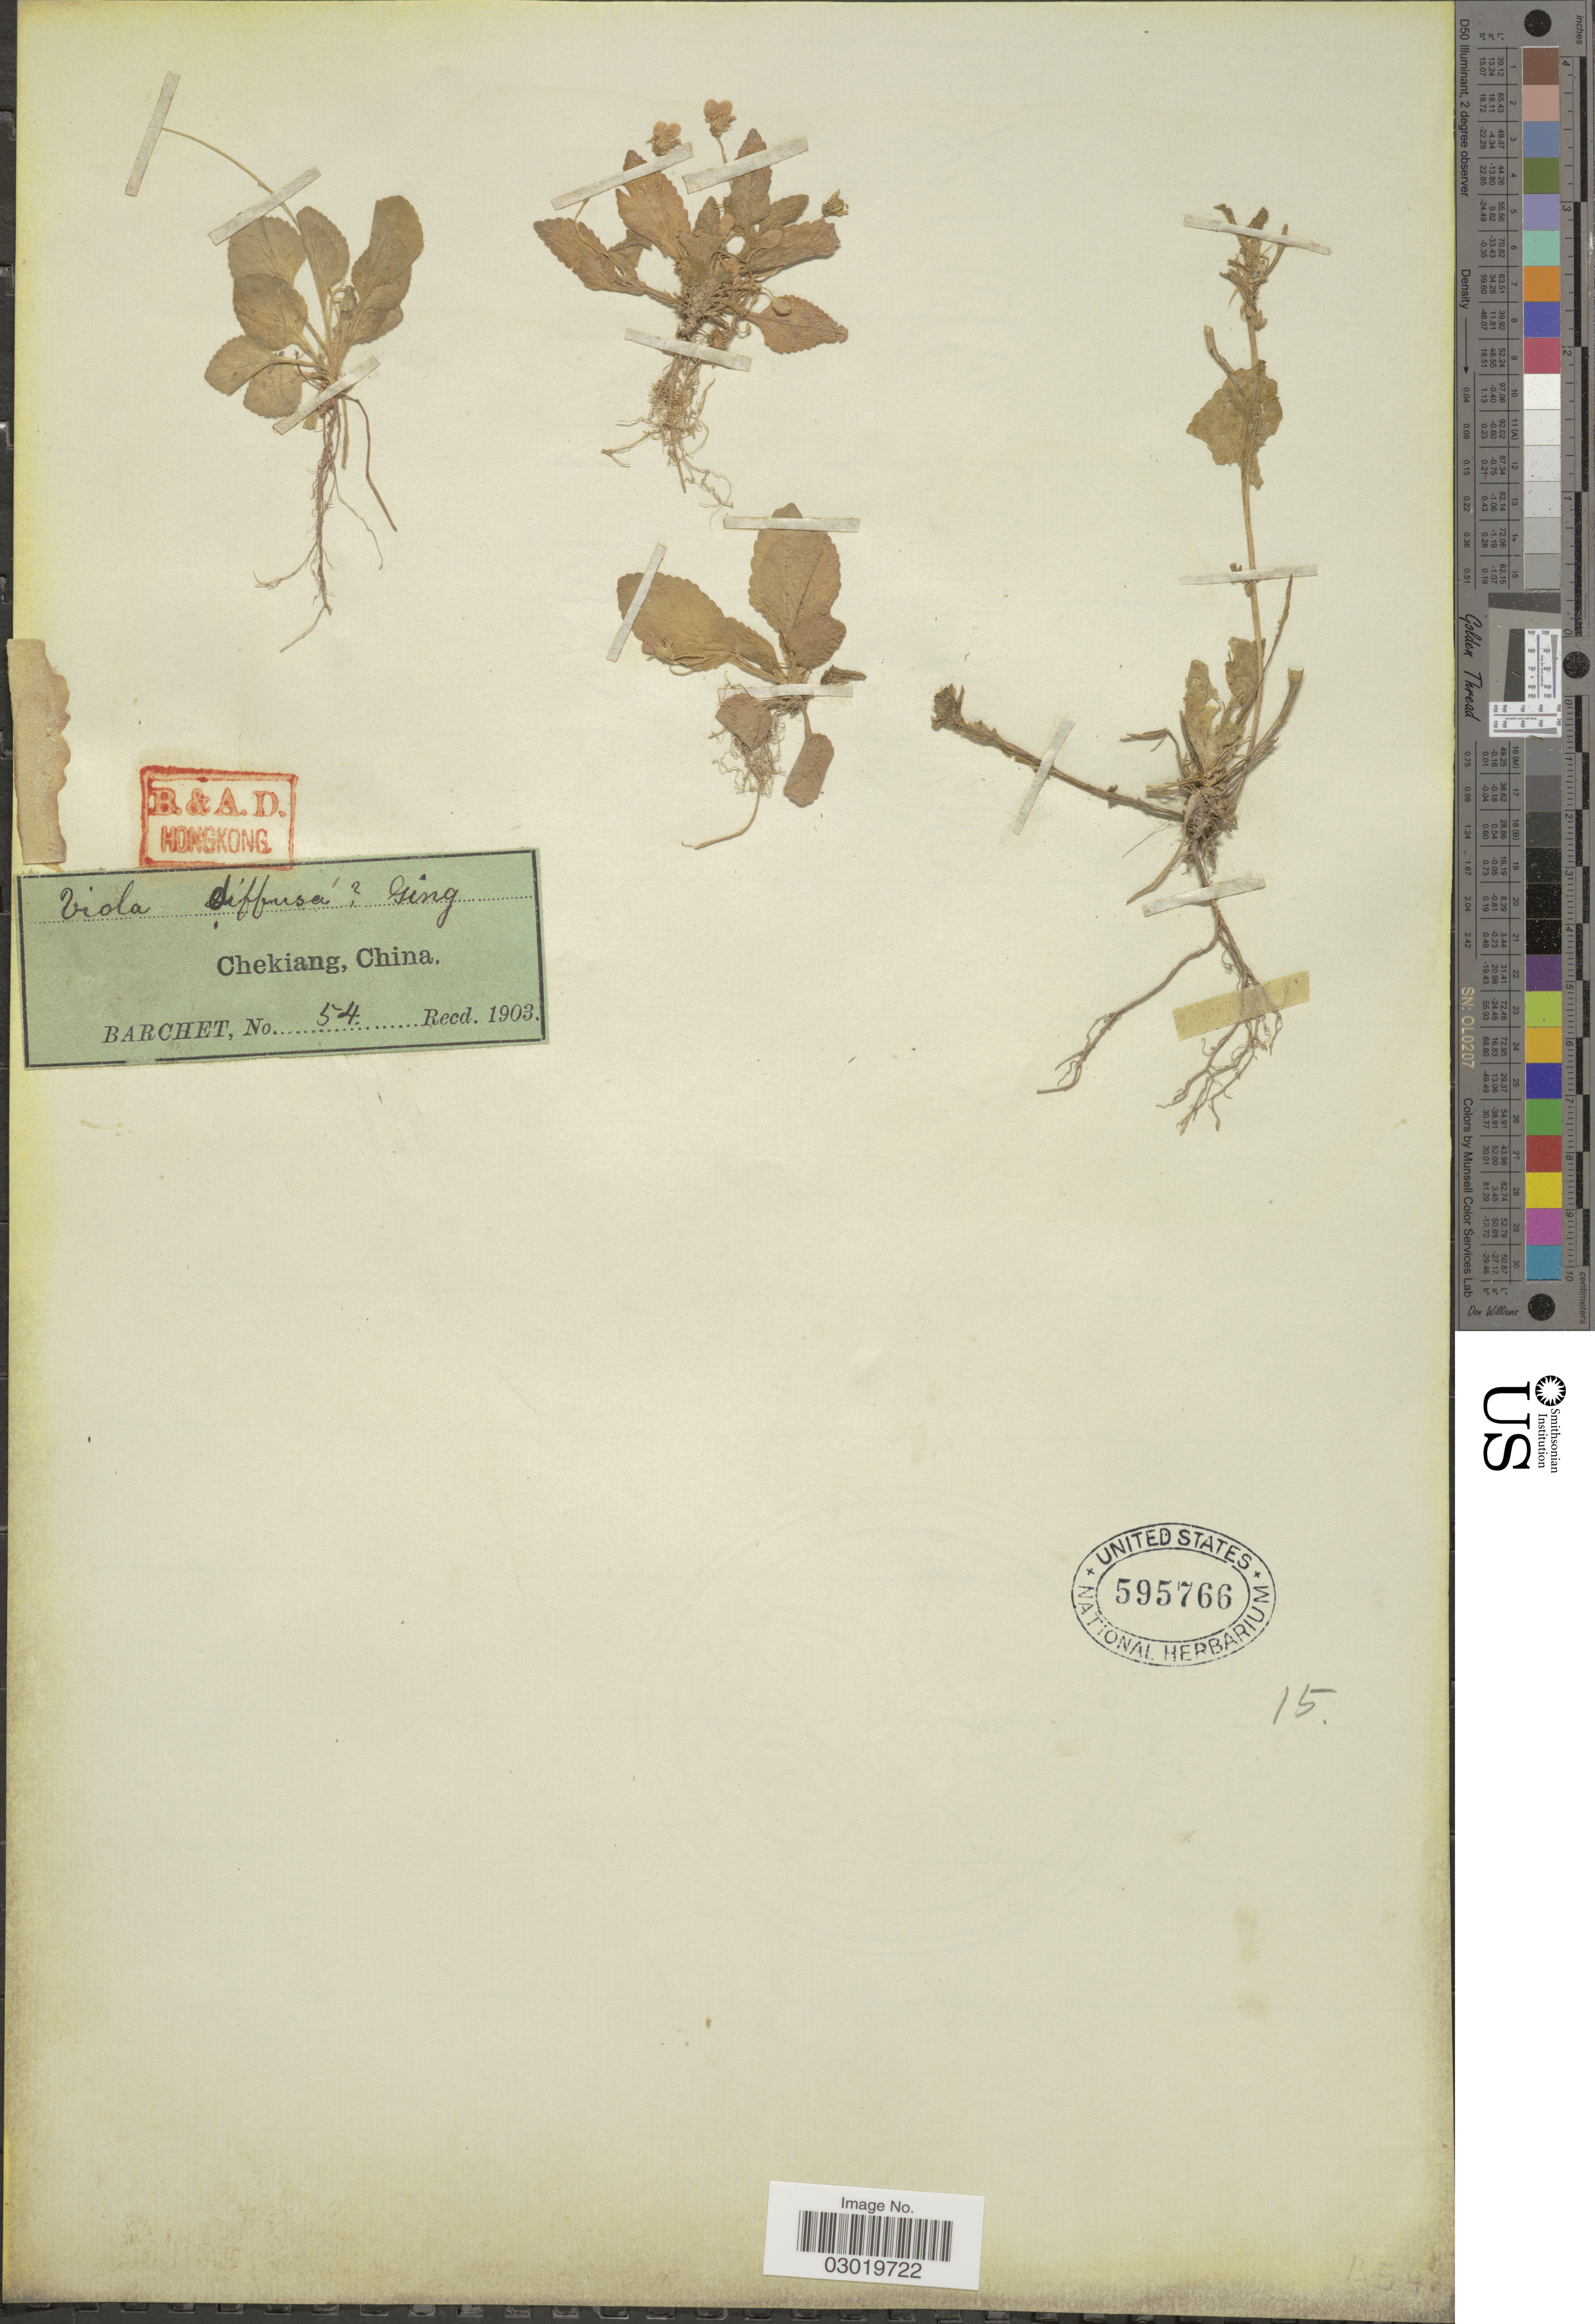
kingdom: Plantae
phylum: Tracheophyta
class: Magnoliopsida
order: Malpighiales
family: Violaceae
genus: Viola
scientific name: Viola diffusa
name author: Ging.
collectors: Barchet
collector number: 54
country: China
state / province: Zhejiang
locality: Chekiang.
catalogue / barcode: US 595766